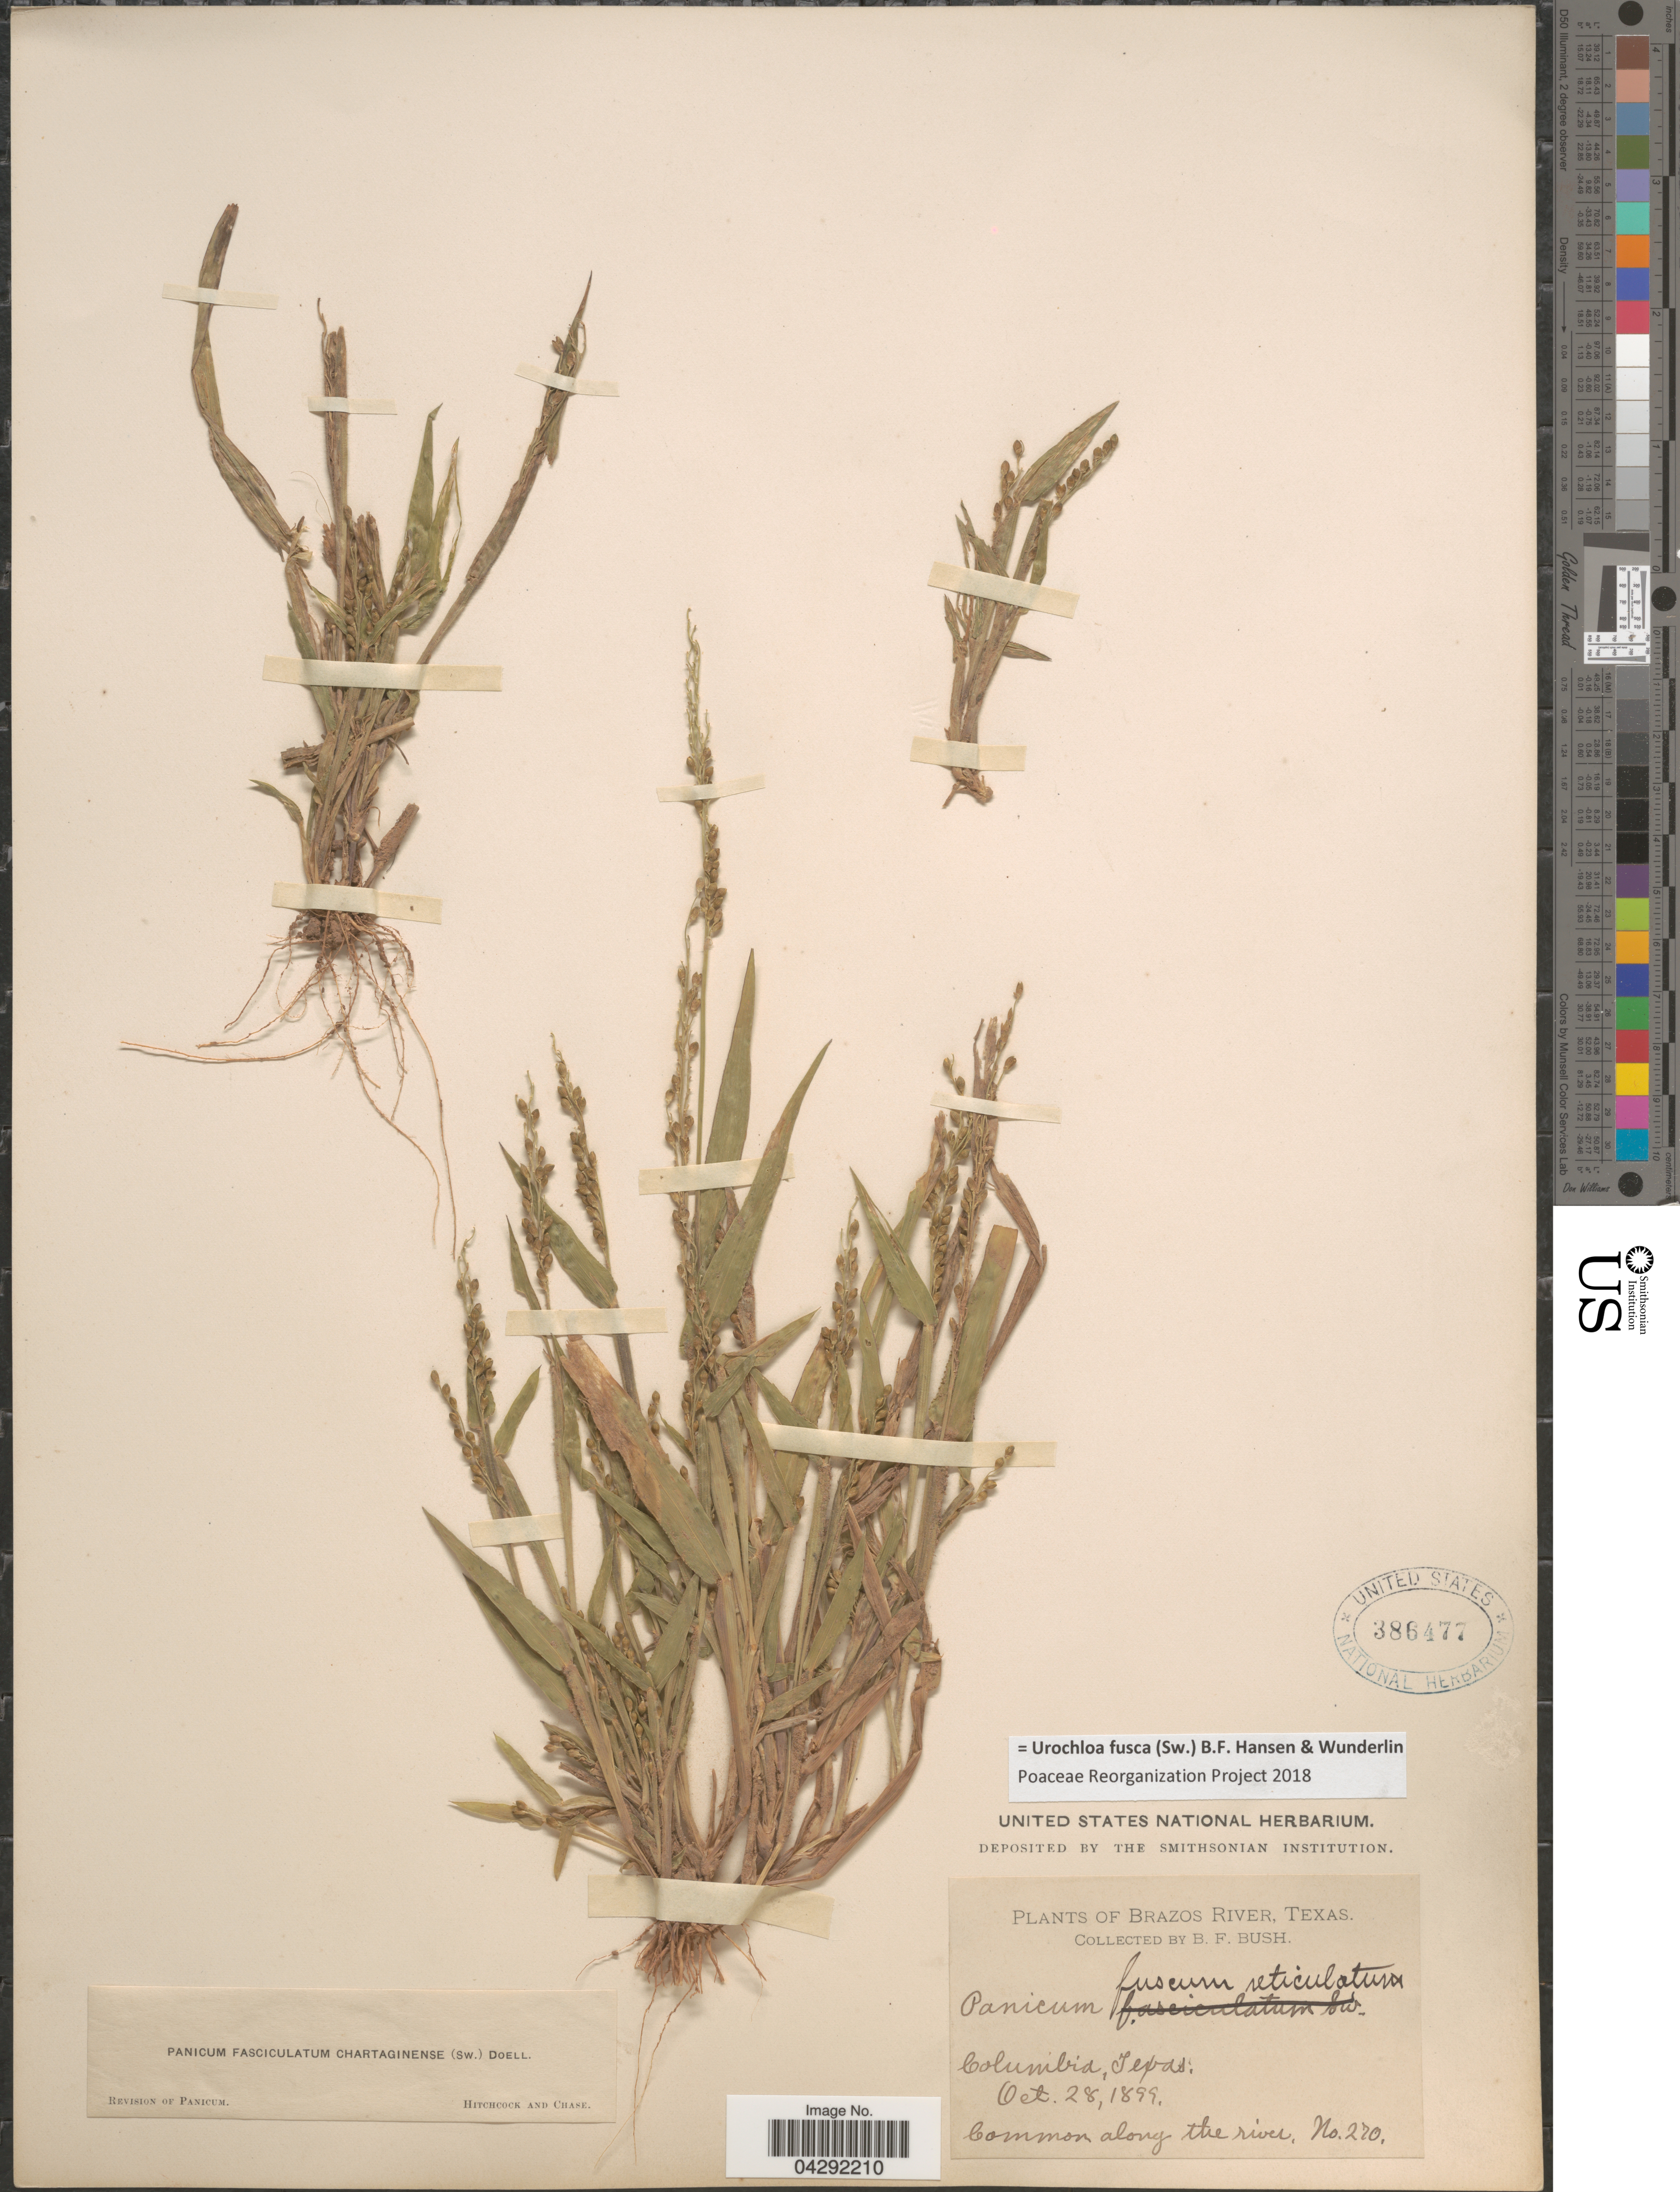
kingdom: Plantae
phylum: Tracheophyta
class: Liliopsida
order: Poales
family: Poaceae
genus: Urochloa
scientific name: Urochloa fusca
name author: (Sw.) B.F. Hansen & Wunderlin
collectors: B. F. Bush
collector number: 270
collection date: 1899-10-28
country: United States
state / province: Texas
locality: Brazos River. Columbia. Common along the river.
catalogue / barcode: US 386477